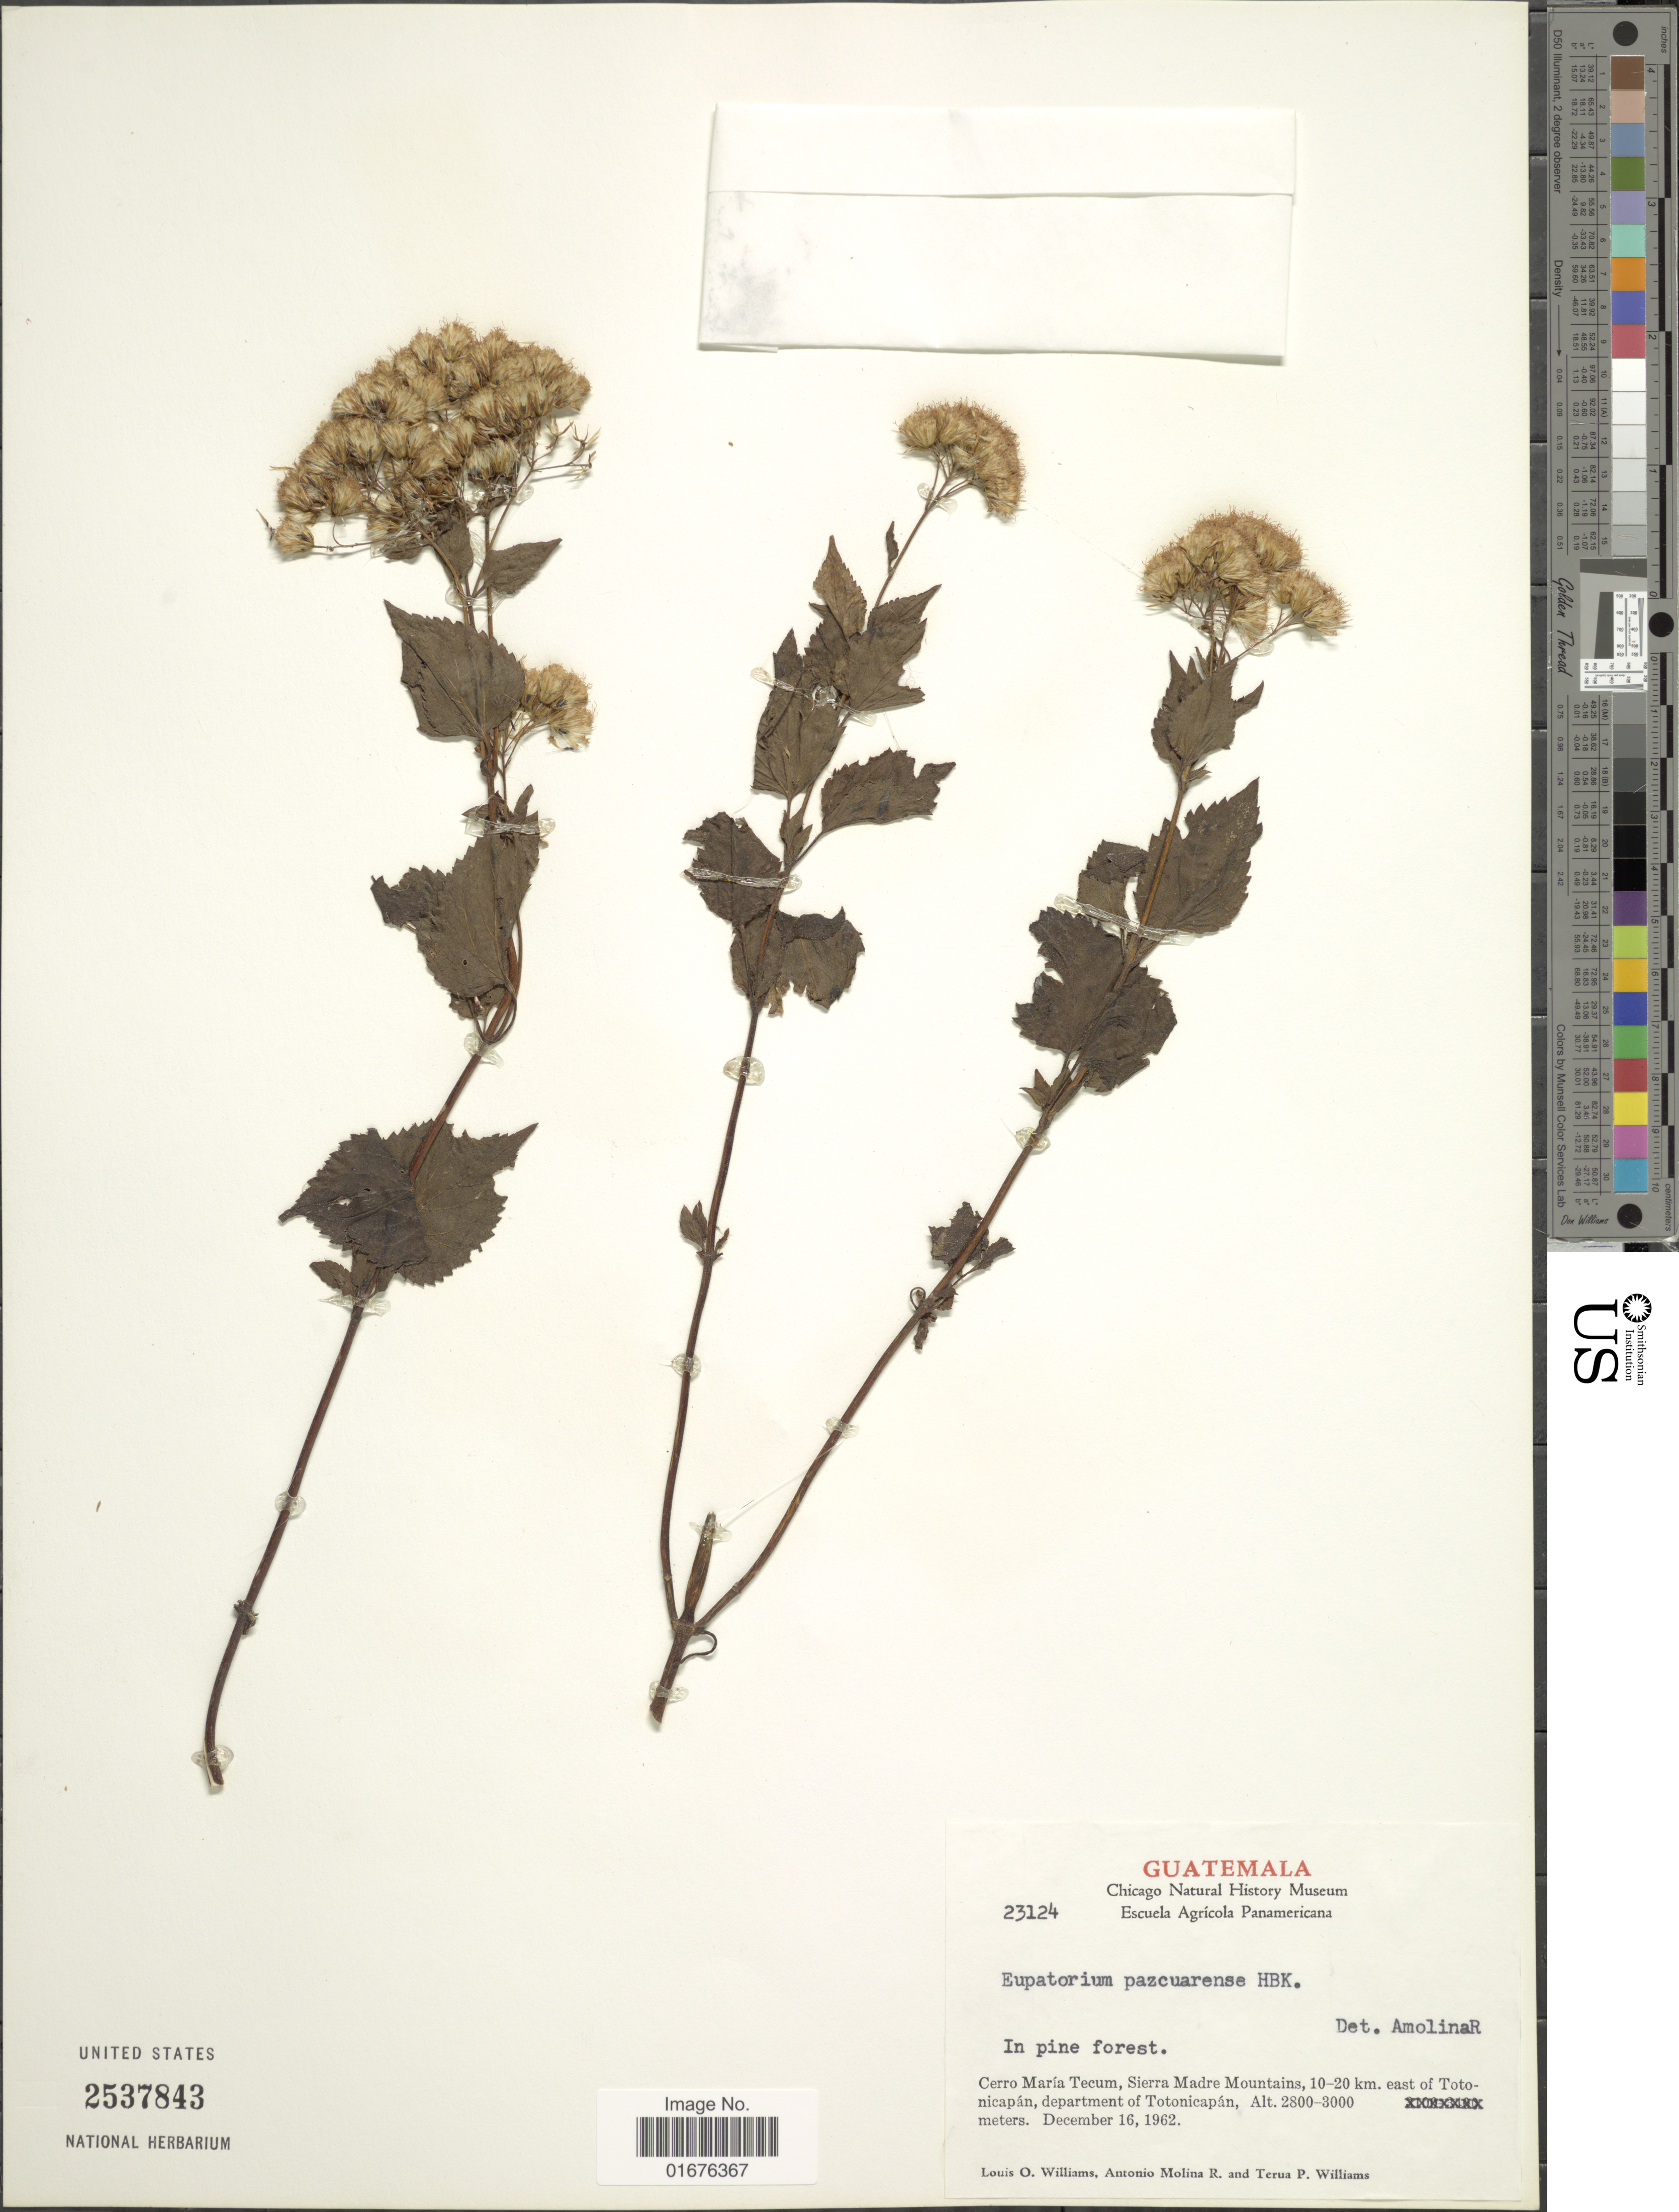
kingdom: Plantae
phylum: Tracheophyta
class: Magnoliopsida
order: Asterales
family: Asteraceae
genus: Ageratina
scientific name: Ageratina pazcuarensis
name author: (Kunth) R.M. King & H. Rob.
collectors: L. O. Williams, A. Molina R. & T. P. Williams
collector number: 23124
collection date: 1962-12-16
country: Guatemala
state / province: Totonicapan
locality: In pine forest, Cerro María Tecum, Sierra Madre Mountains, 10-20 km east of Totonicapán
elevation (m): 2800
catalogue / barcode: US 2537843